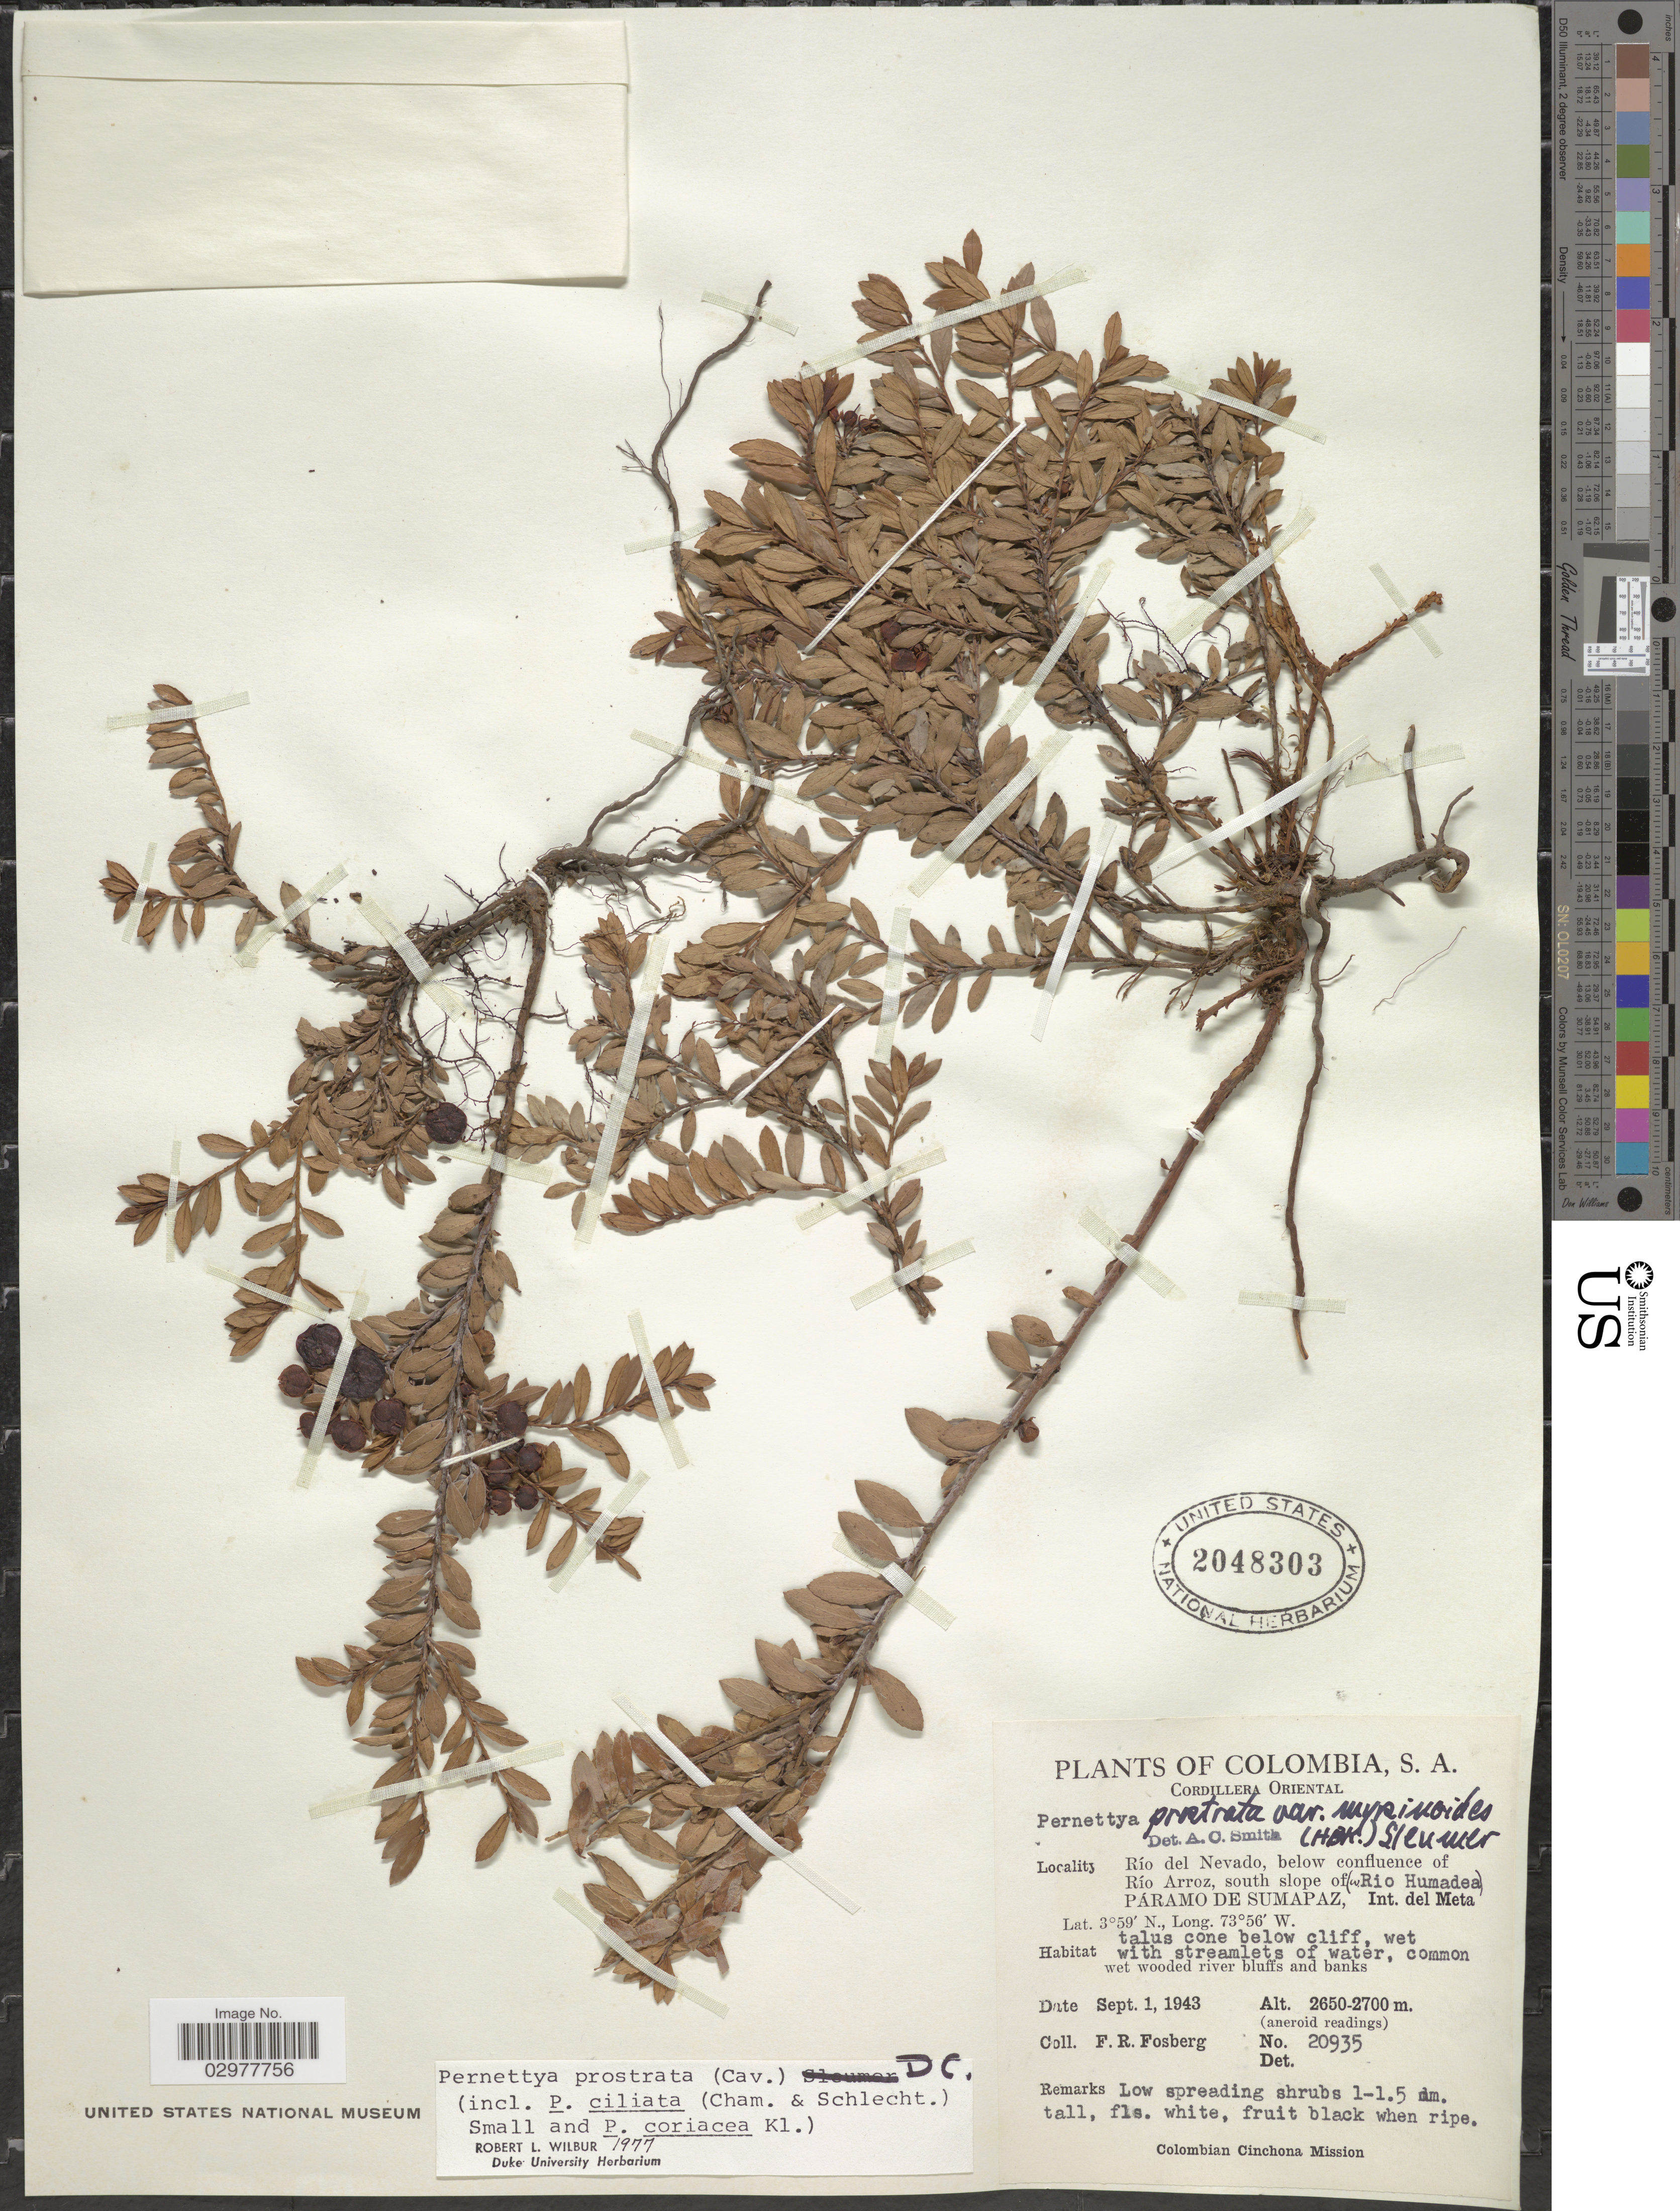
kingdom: Plantae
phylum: Tracheophyta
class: Magnoliopsida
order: Ericales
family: Ericaceae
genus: Pernettya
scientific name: Pernettya prostrata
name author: (Cav.) DC.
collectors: F. R. Fosberg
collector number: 20935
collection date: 1943-09-01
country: Colombia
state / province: Meta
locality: Cordillera Oriental, Río del Nevado, below confluence of Río Arroz, south slope of (w. Rio Humadea) Páramo de Sumapaz, Int. del Meta.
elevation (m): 2650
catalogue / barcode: US 2048303